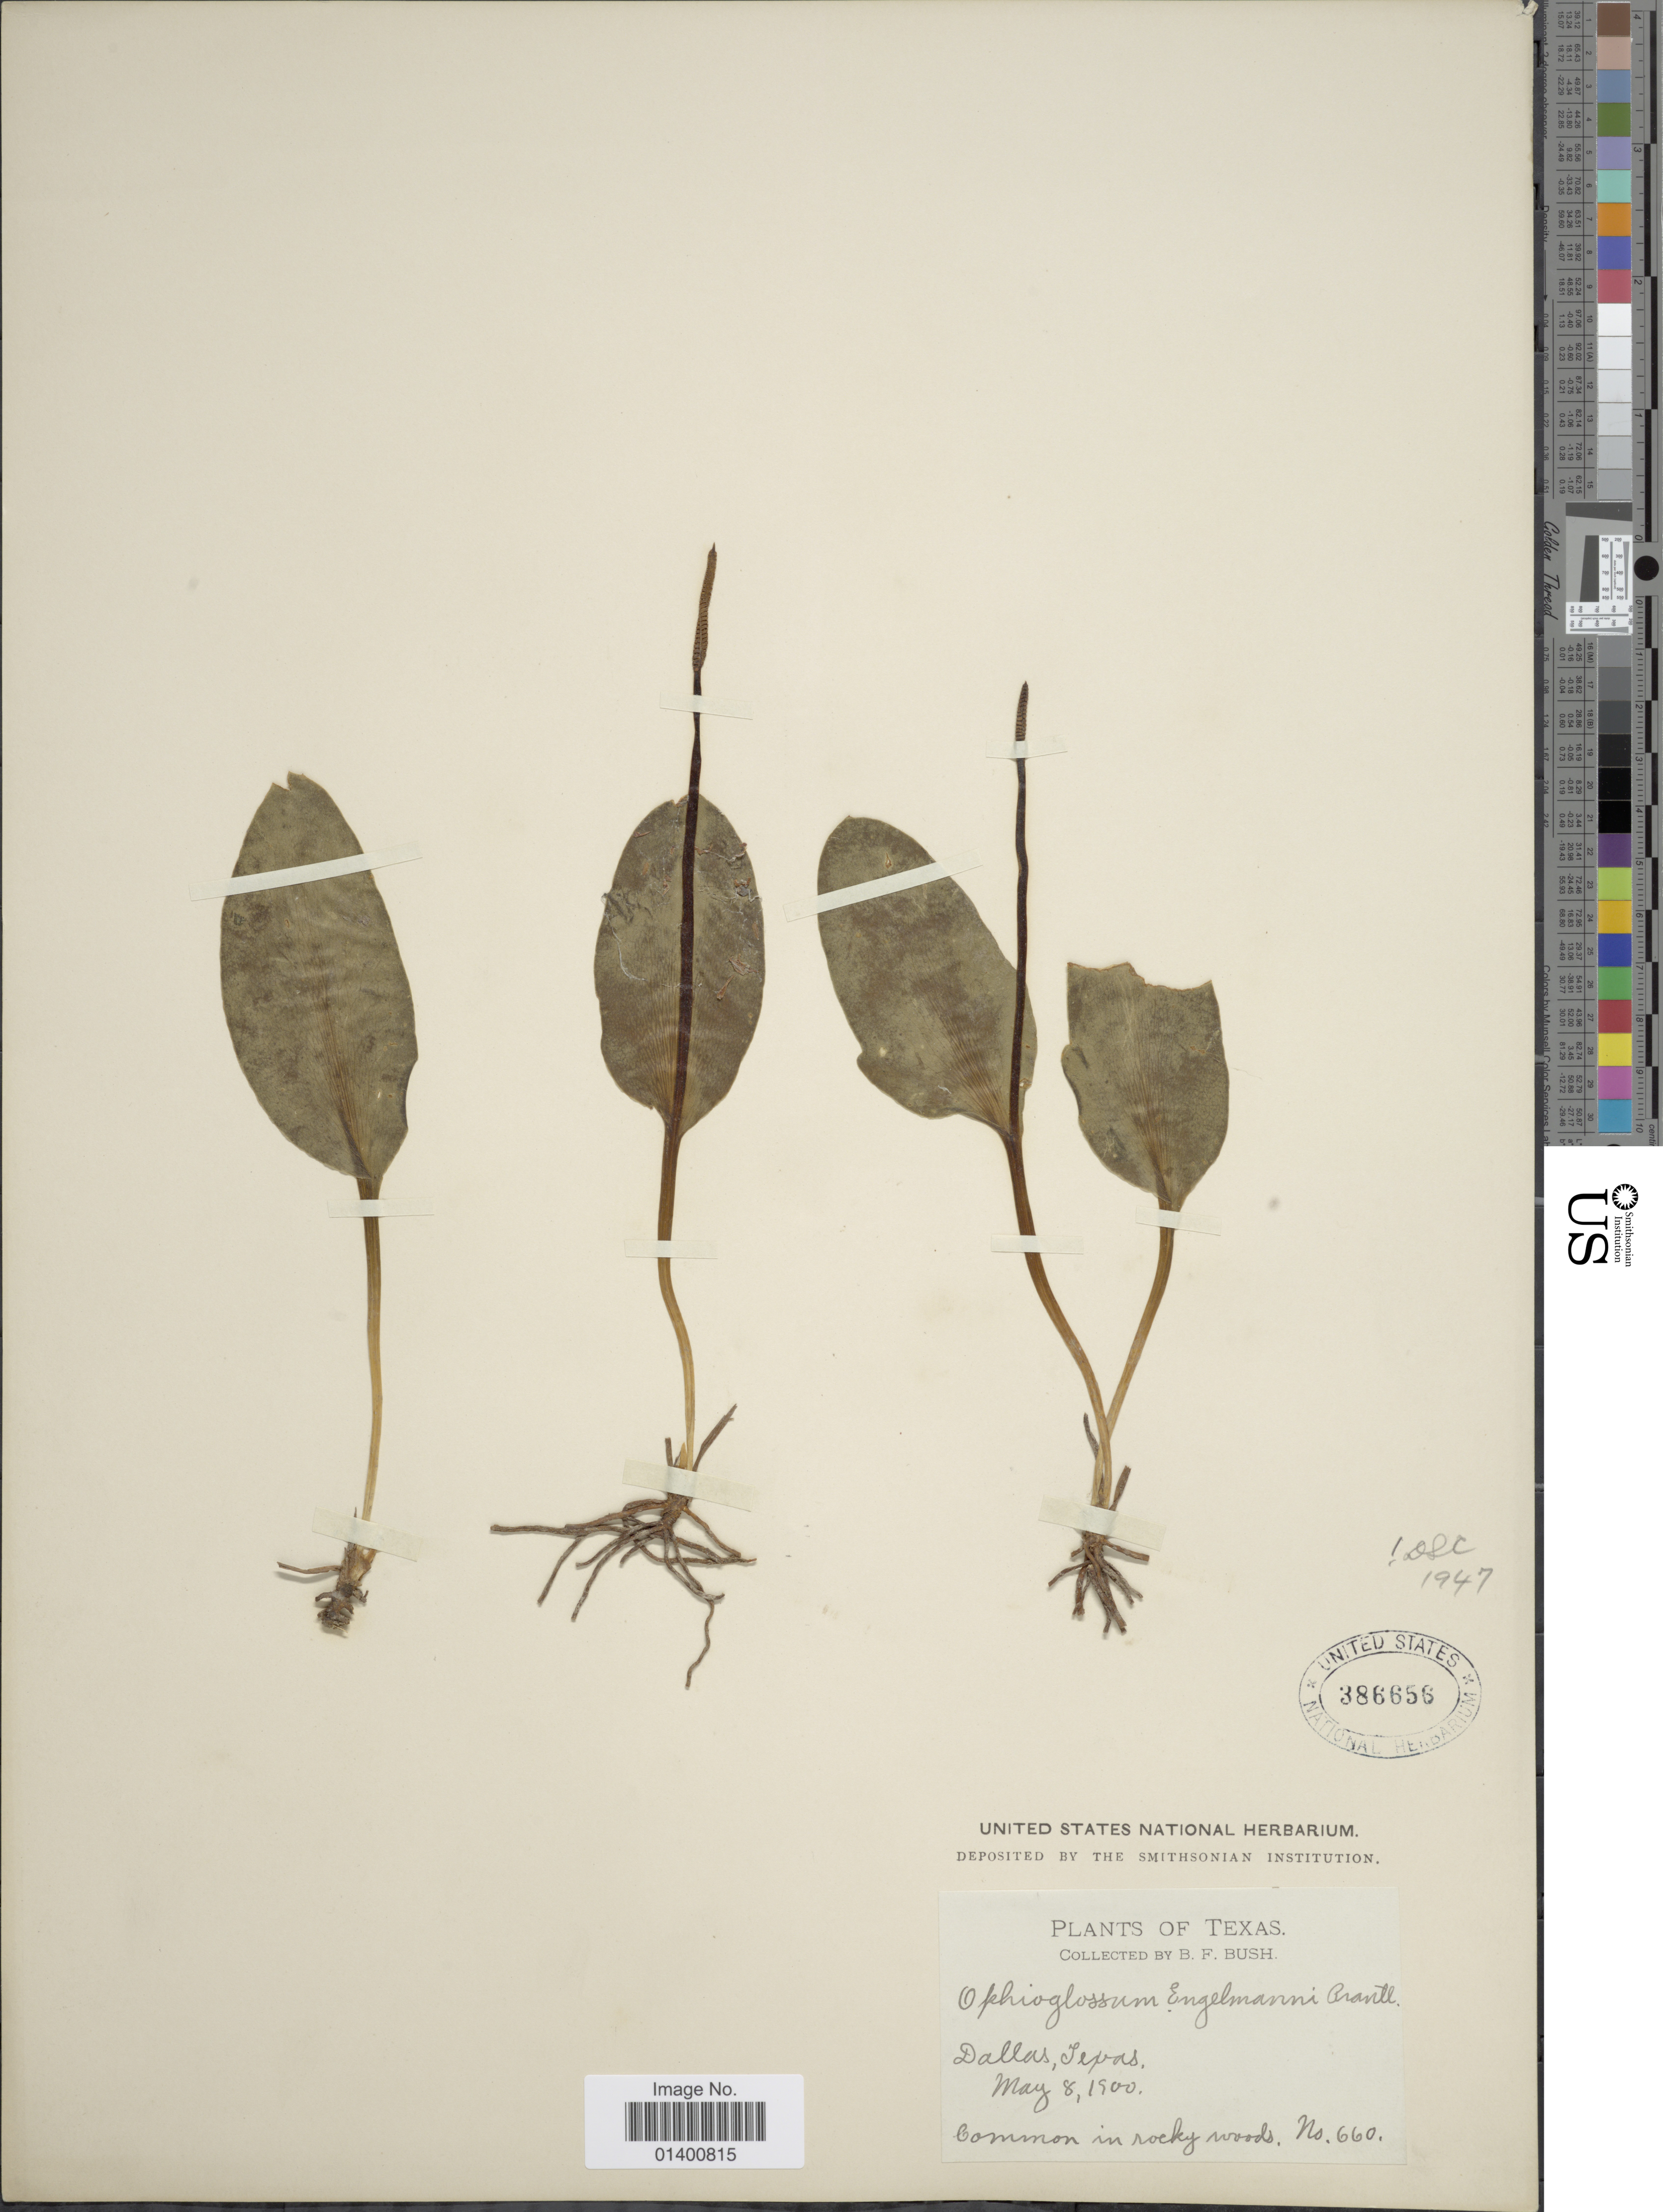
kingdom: Plantae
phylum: Tracheophyta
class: Polypodiopsida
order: Ophioglossales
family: Ophioglossaceae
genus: Ophioglossum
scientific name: Ophioglossum engelmannii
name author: Prantl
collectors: B. F. Bush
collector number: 660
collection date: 1900-05-08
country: United States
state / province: Texas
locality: Dallas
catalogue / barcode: US 386656